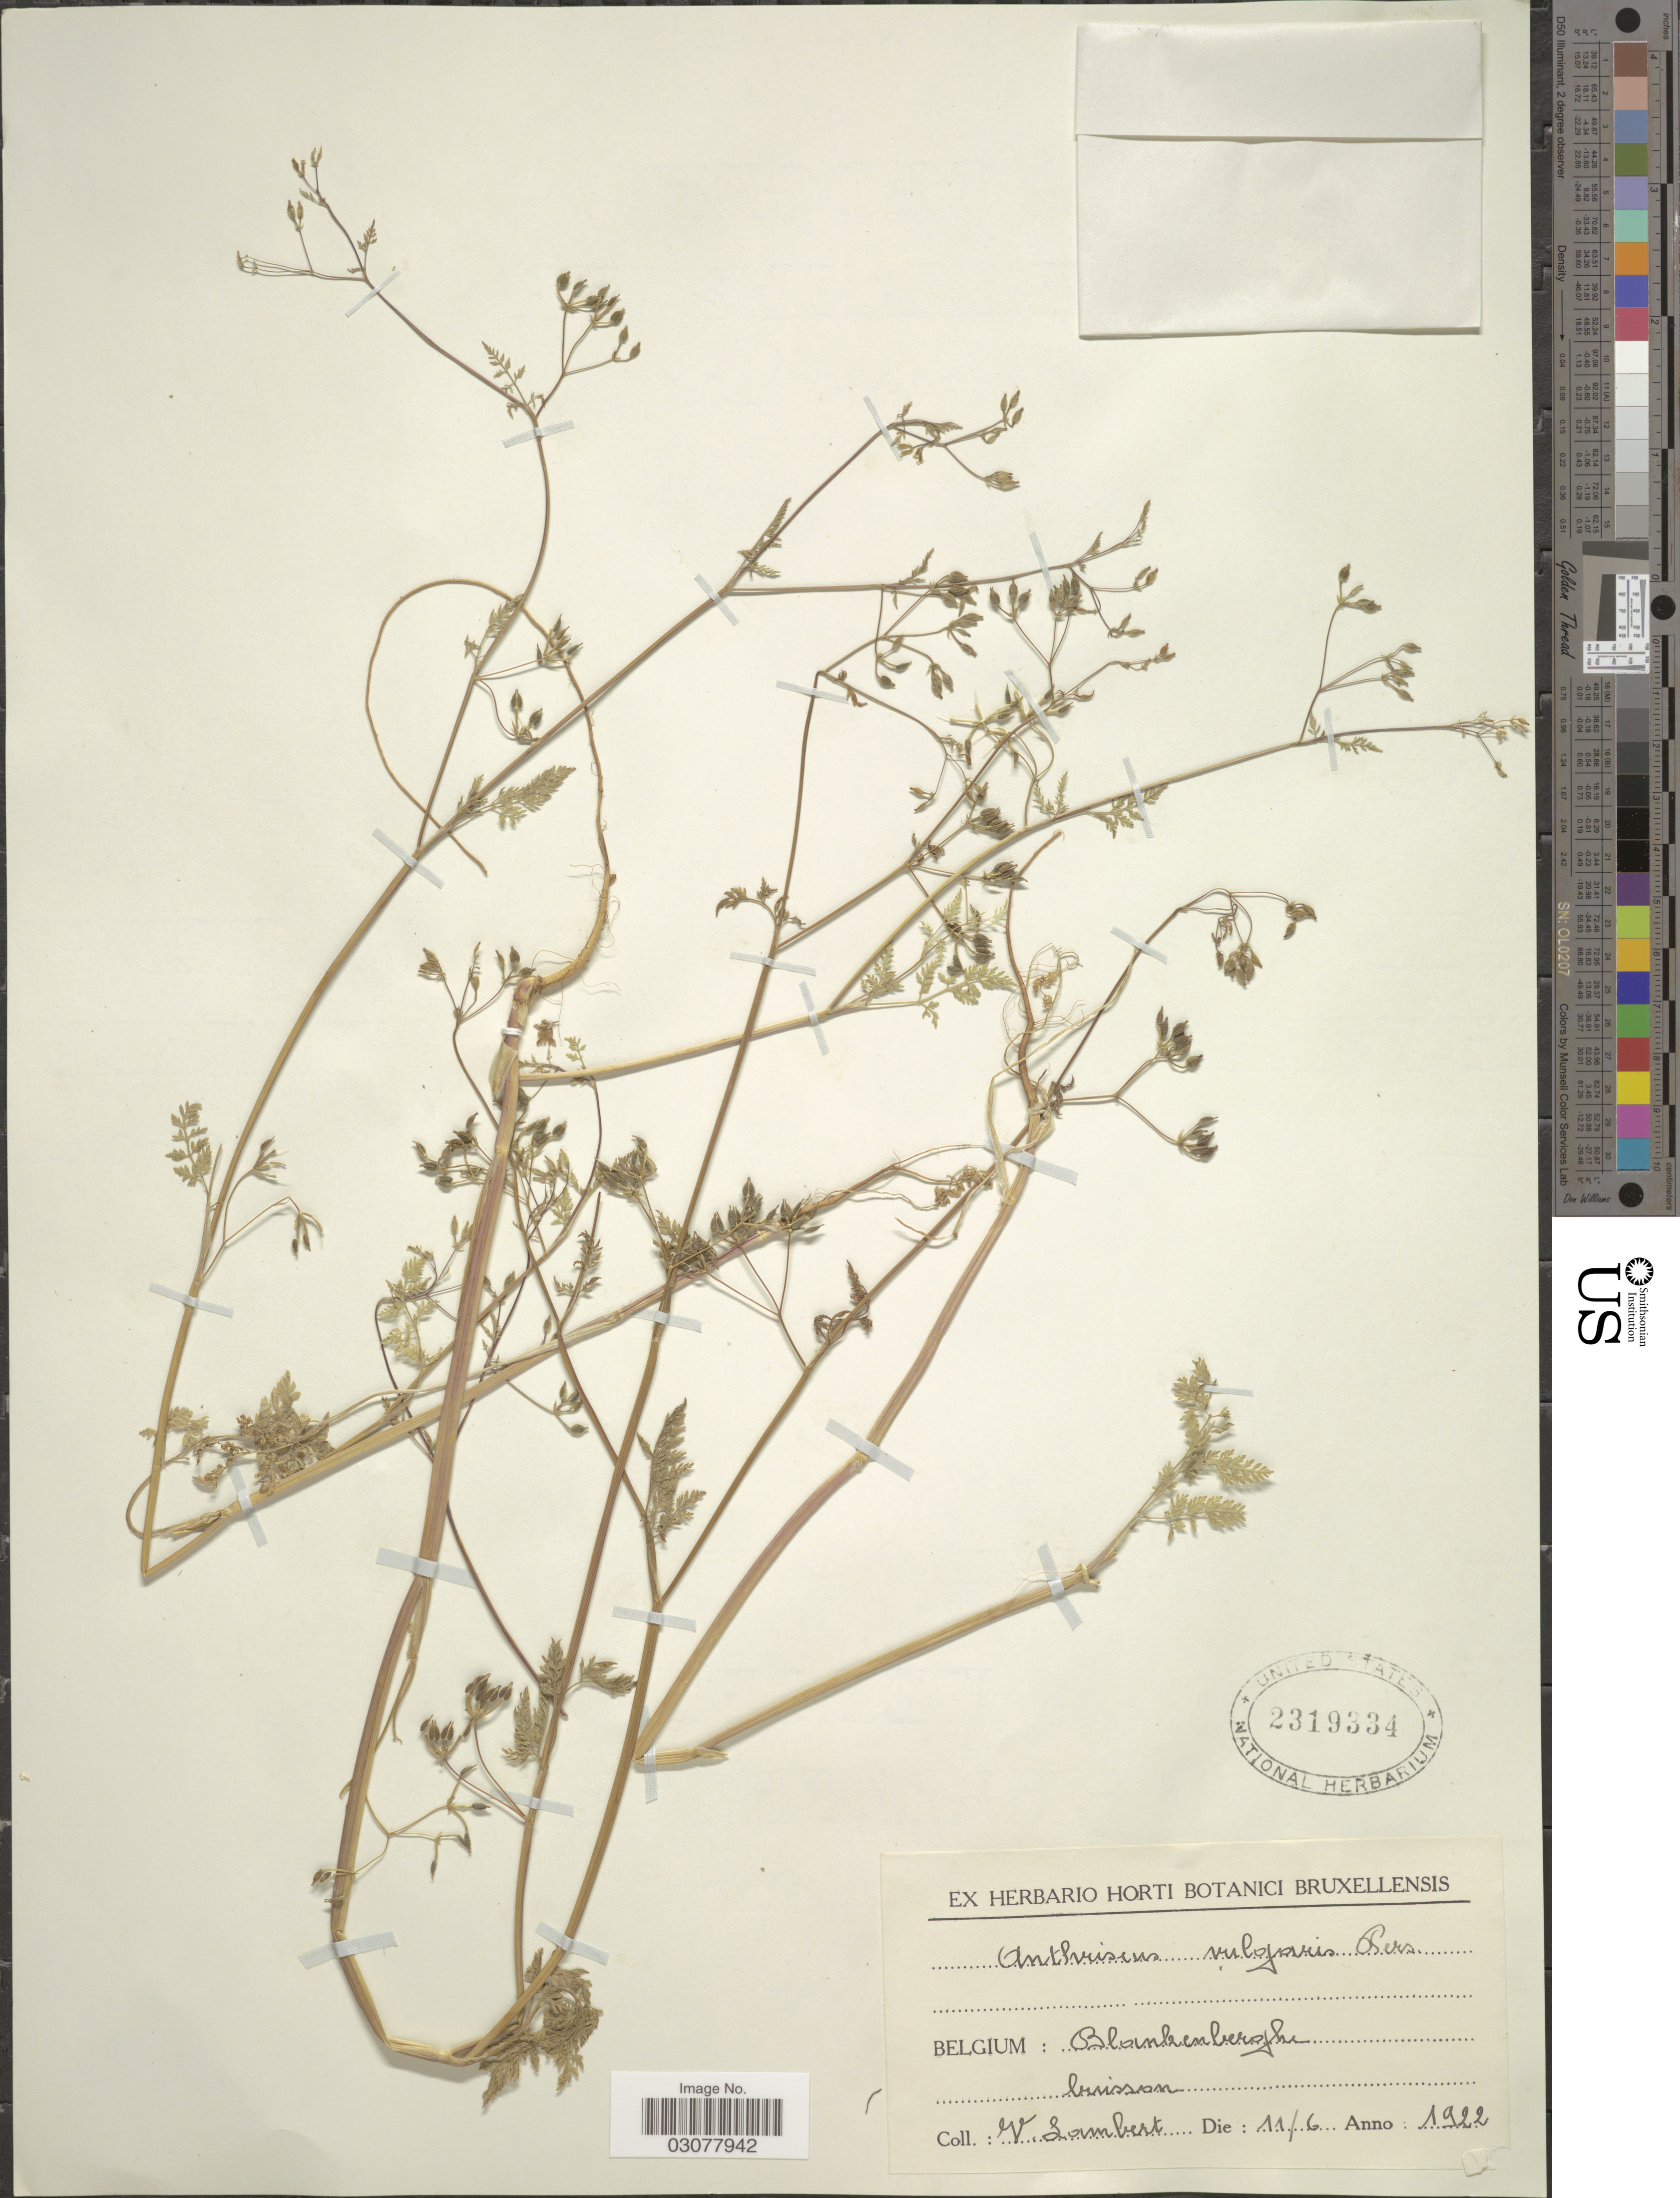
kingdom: Plantae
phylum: Tracheophyta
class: Magnoliopsida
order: Apiales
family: Apiaceae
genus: Anthriscus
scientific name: Anthriscus caucalis var. caucalis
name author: M. Bieb.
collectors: V. Lambert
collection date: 1922-06-11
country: Belgium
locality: Blankenberg buisson.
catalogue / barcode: US 2319334